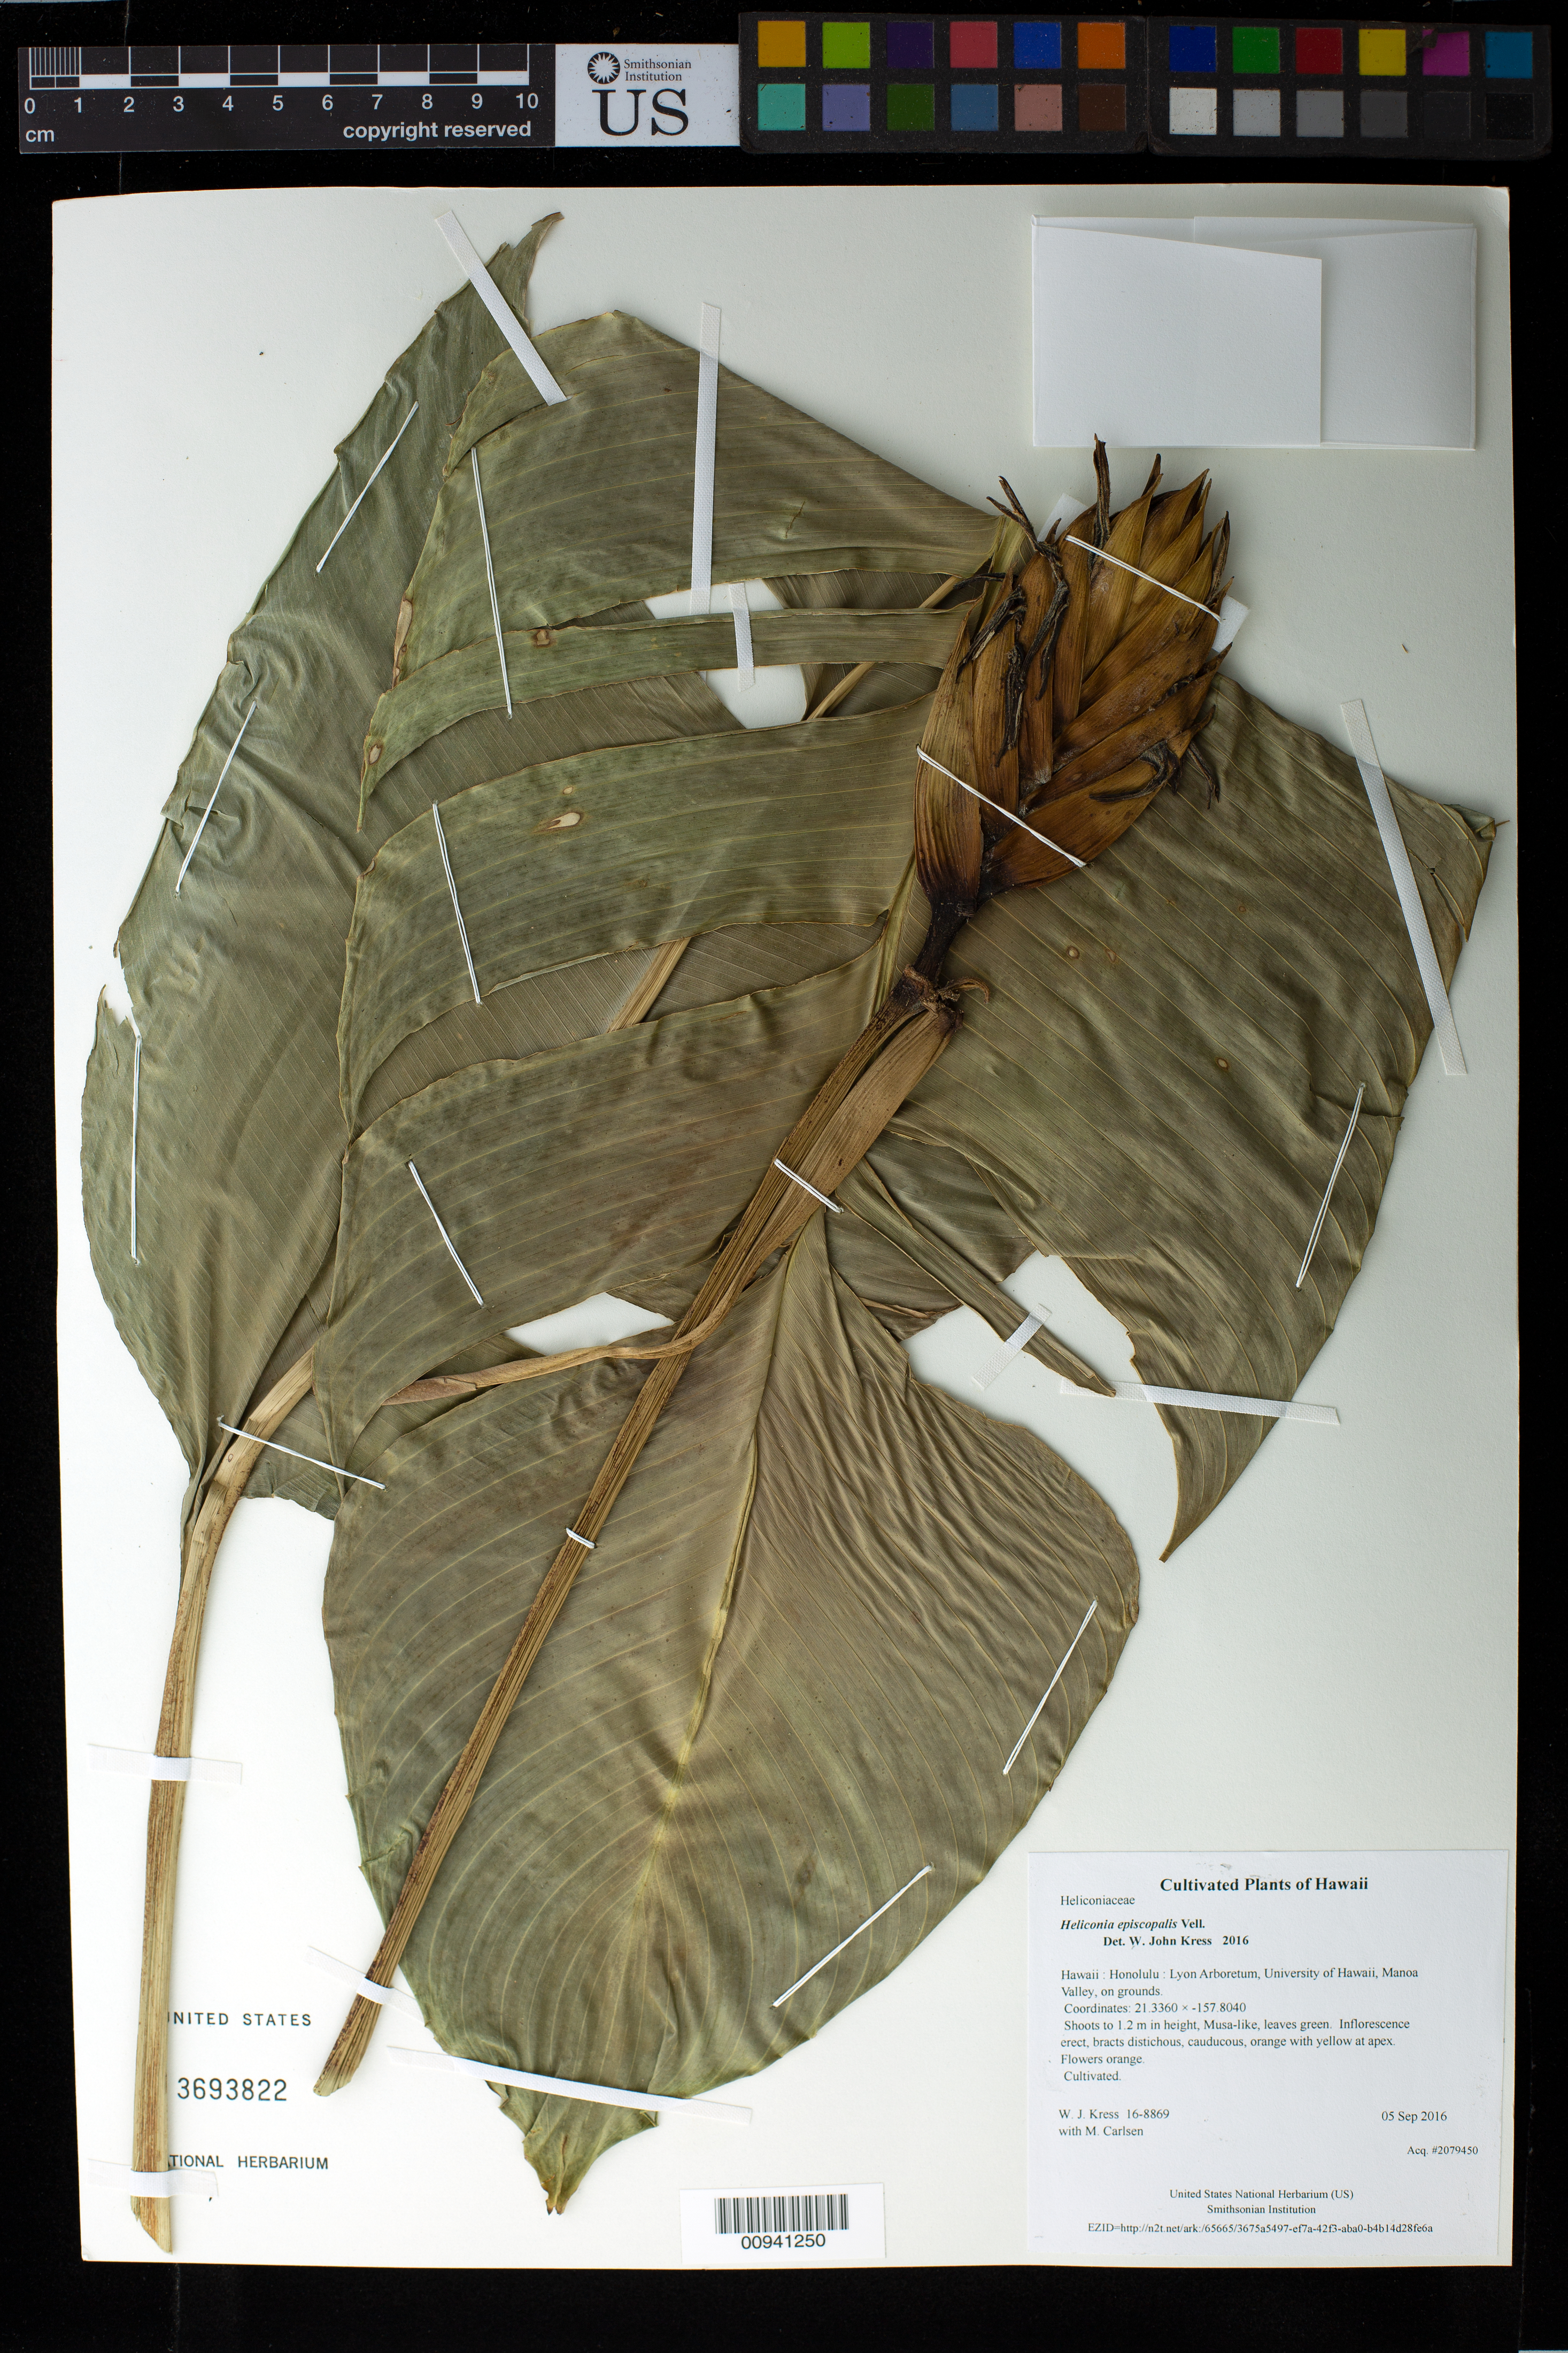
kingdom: Plantae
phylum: Tracheophyta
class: Liliopsida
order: Zingiberales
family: Heliconiaceae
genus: Heliconia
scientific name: Heliconia episcopalis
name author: Vell.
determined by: Kress, W. J., (US), Smithsonian Institution - National Museum of Natural History (UNITED STATES)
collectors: W. J. Kress & M. M. Carlsen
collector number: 16-8869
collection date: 2016-09-05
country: United States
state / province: Hawaii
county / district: Honolulu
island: Oahu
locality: Lyon Arboretum, University of Hawaii, Manoa Valley, on grounds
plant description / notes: Frozen tissue stored in Biorepository at AG5NN02; dried tissue stored at AG5NN01.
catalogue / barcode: US 3693822